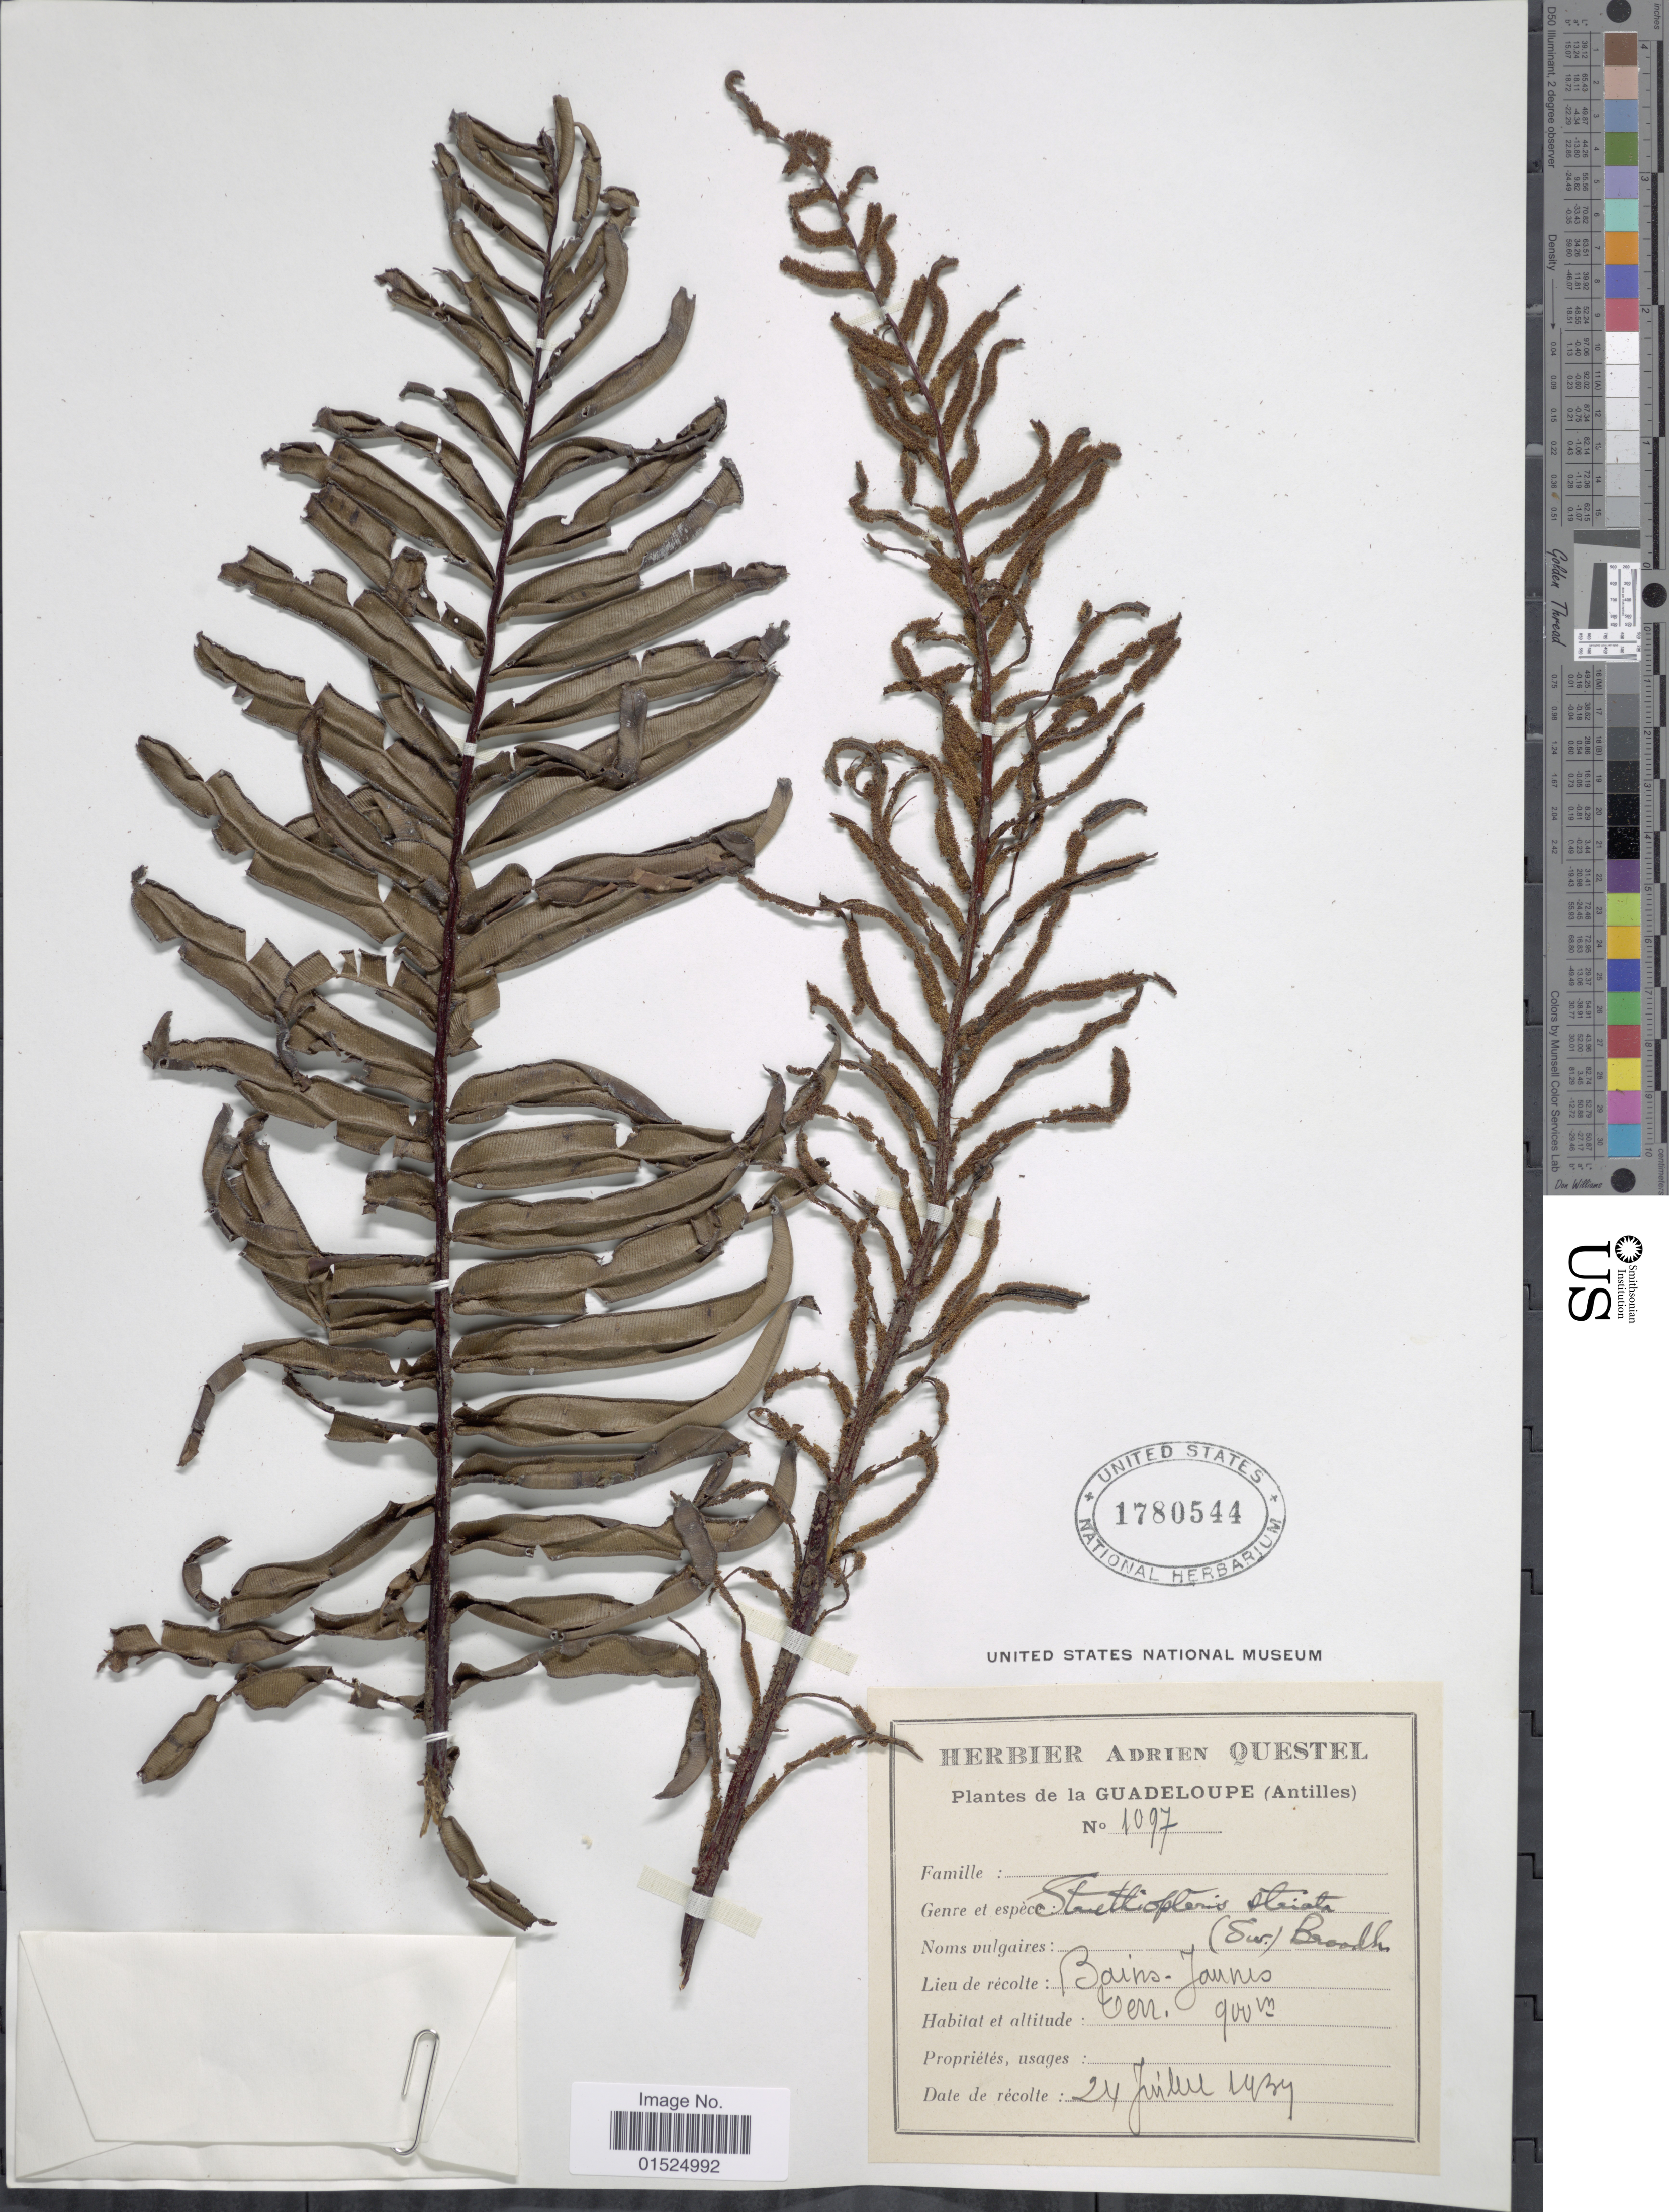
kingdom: Plantae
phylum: Tracheophyta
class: Polypodiopsida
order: Polypodiales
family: Blechnaceae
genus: Blechnum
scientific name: Blechnum ryanii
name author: Hieron.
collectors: ex herb. A. Questal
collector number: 1097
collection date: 1934-07-24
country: Guadeloupe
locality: Bains Jaunes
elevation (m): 900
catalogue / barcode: US 1780544